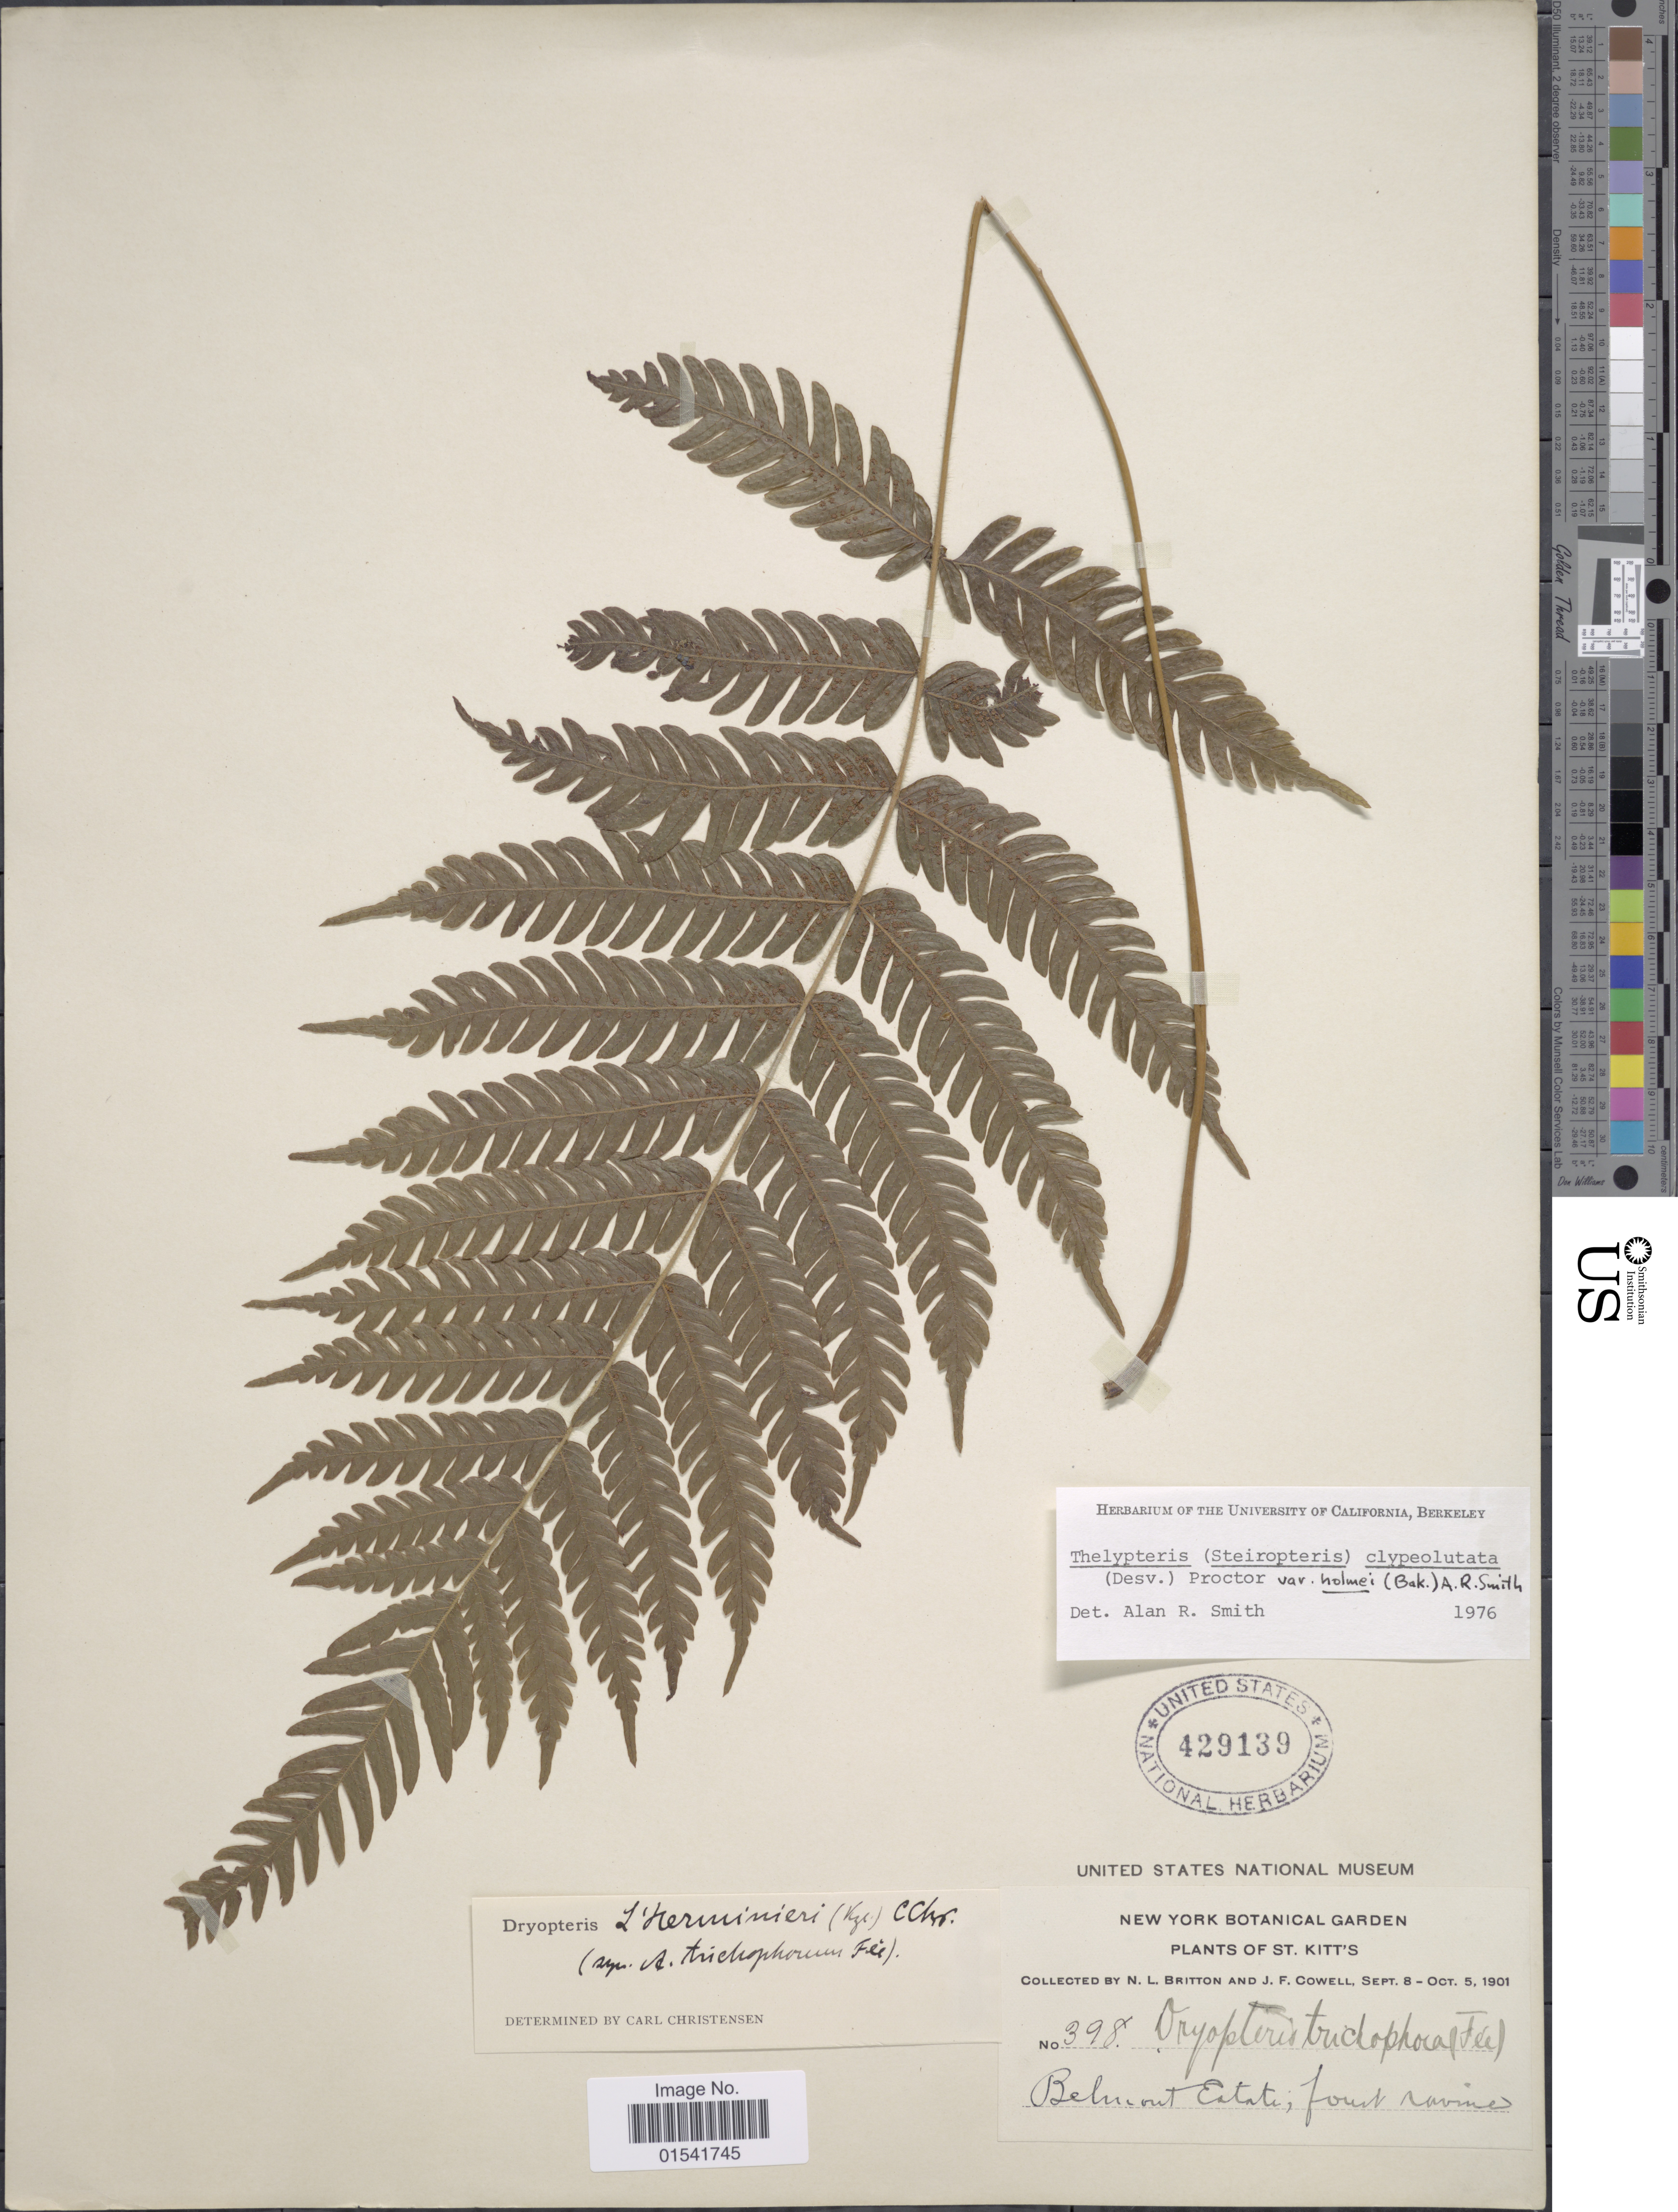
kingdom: Plantae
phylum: Tracheophyta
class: Polypodiopsida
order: Polypodiales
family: Thelypteridaceae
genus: Steiropteris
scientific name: Steiropteris clypeolutata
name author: (Desv.) Pic. Serm.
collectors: N. Britton & J. F. Cowell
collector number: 398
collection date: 1901-09-08/1901-10-05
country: St. Christopher-Nevis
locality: St. Kitt's, Belmont Estate, forest ravine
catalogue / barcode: US 429139